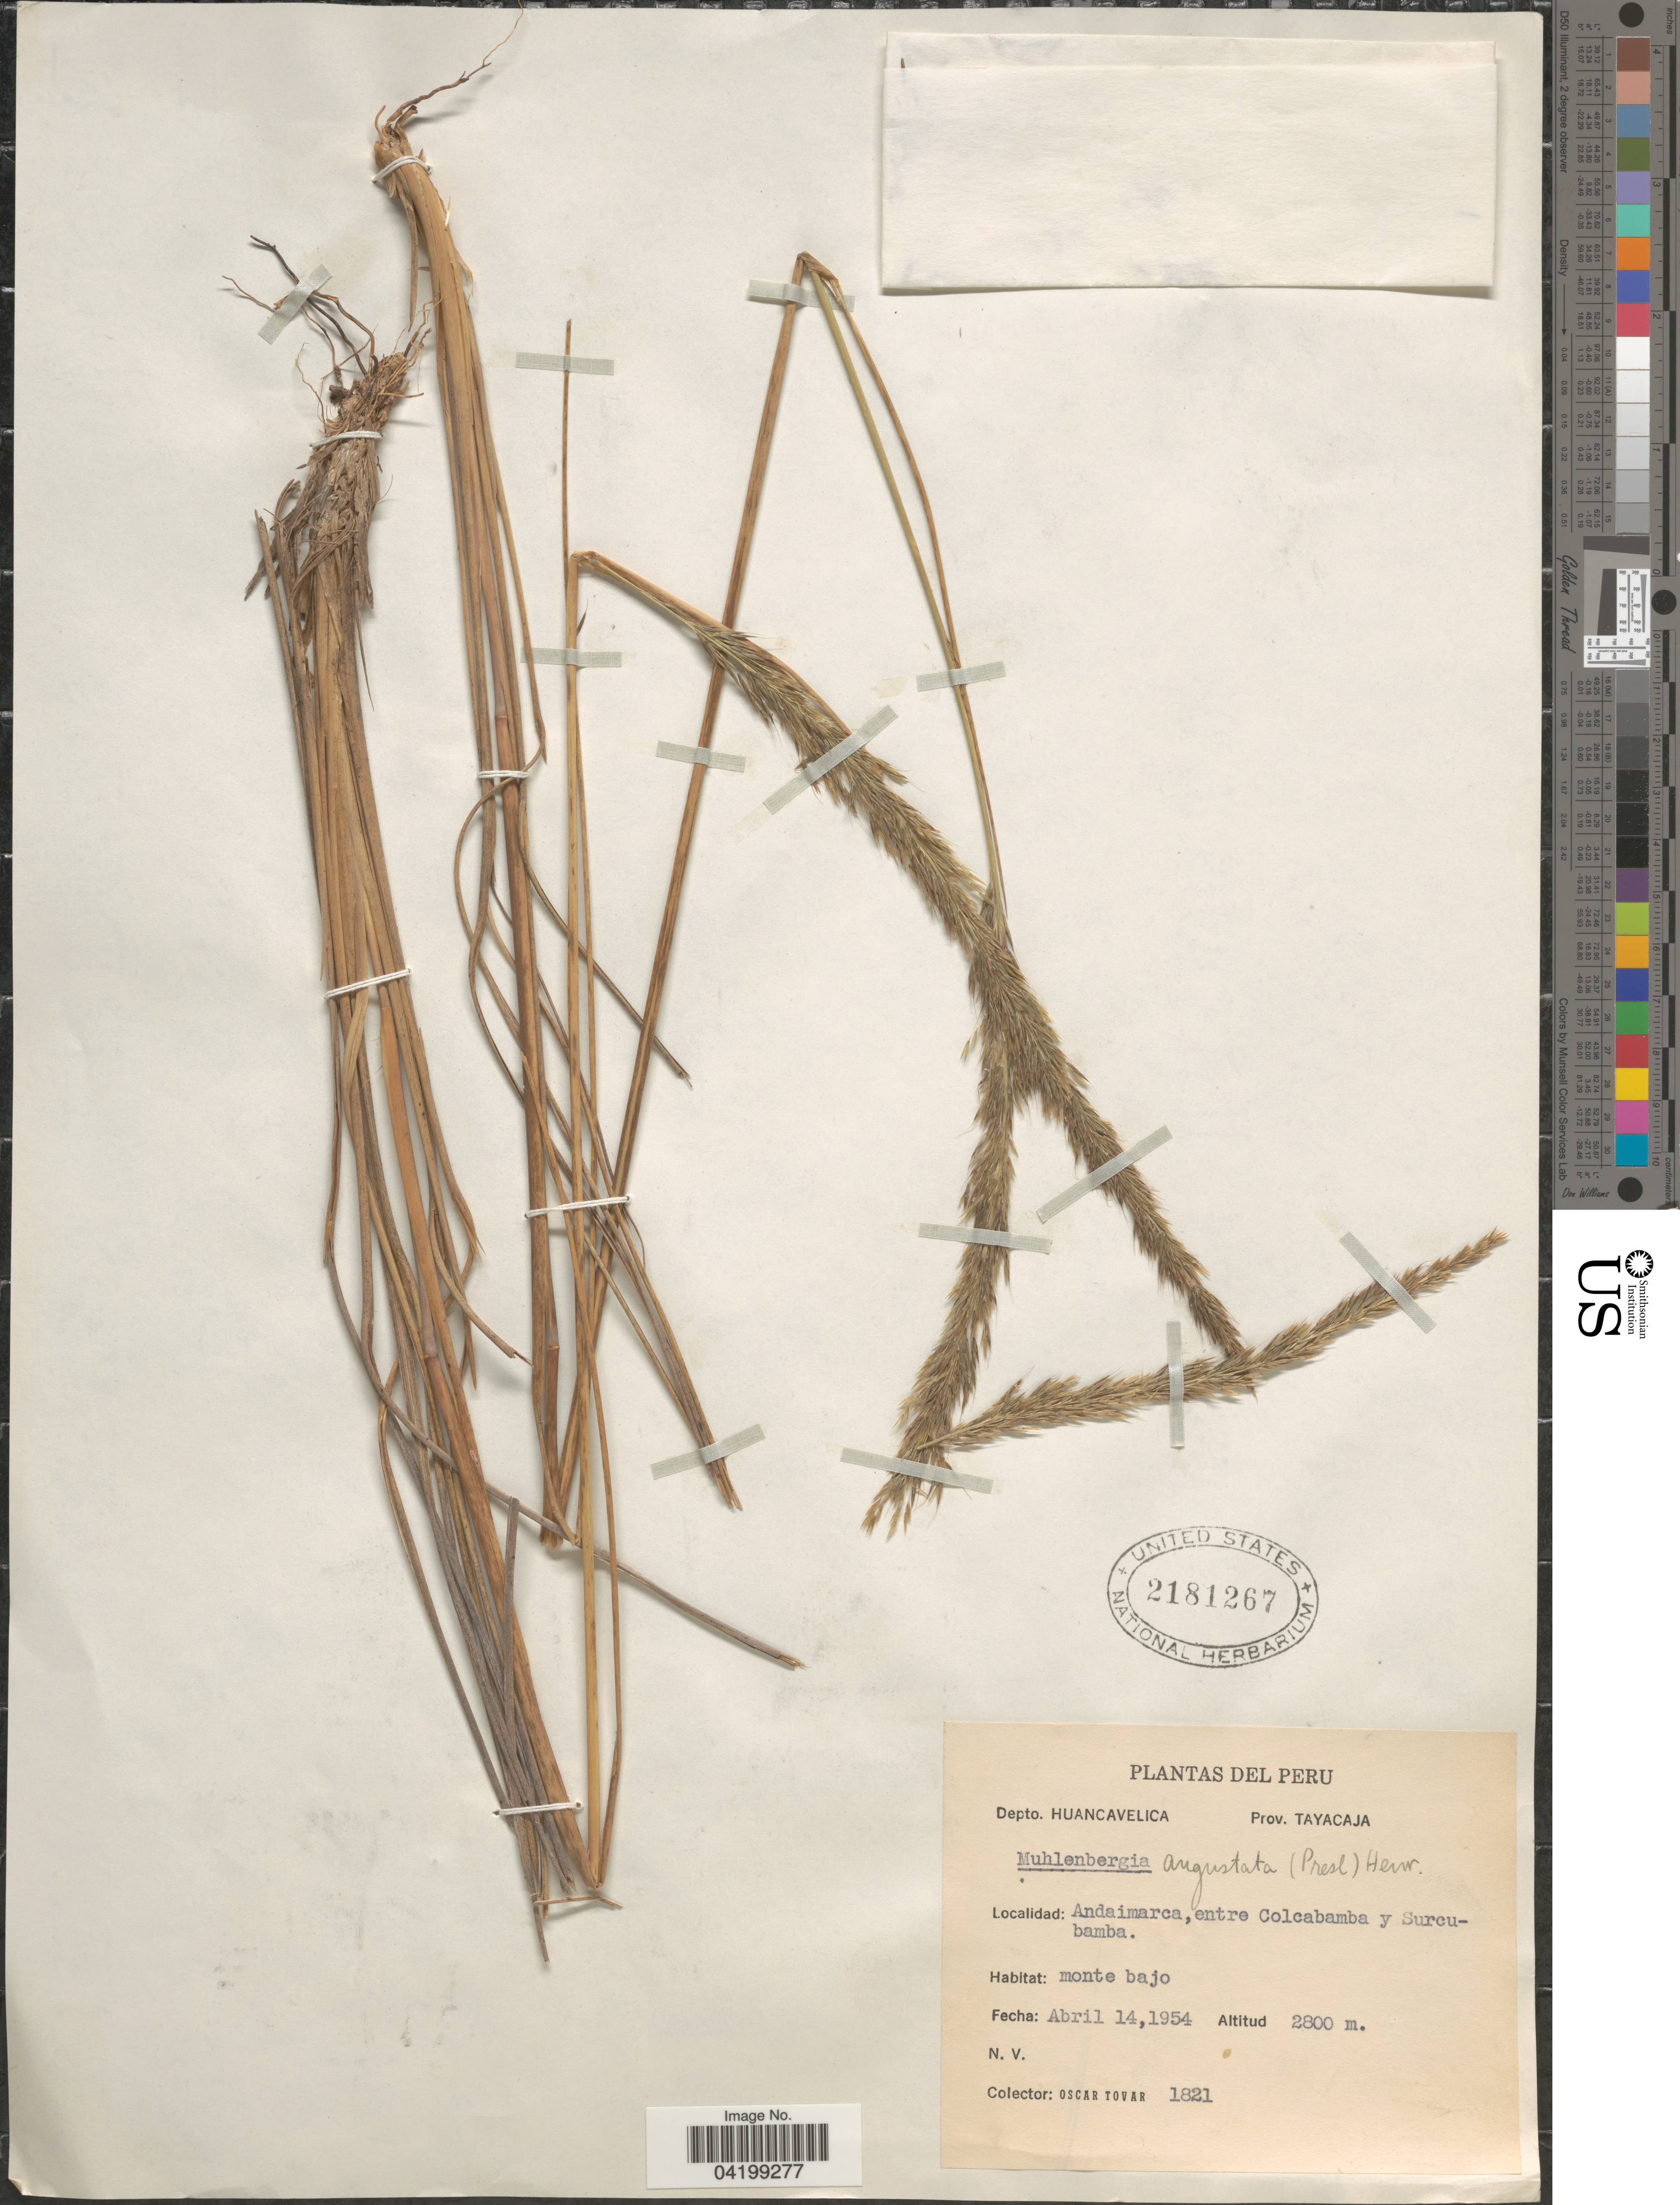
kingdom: Plantae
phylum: Tracheophyta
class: Liliopsida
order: Poales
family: Poaceae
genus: Muhlenbergia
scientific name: Muhlenbergia angustata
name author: (J. Presl) Kunth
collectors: Ó. Tovar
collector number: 1821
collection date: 1954-04-14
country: Peru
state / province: Huancavelica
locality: Depto. Huancavelica Prov. Tayacaja. Andaimarca, entre Colcabamba y Surcubamba.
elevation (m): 2800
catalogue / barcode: US 2181267